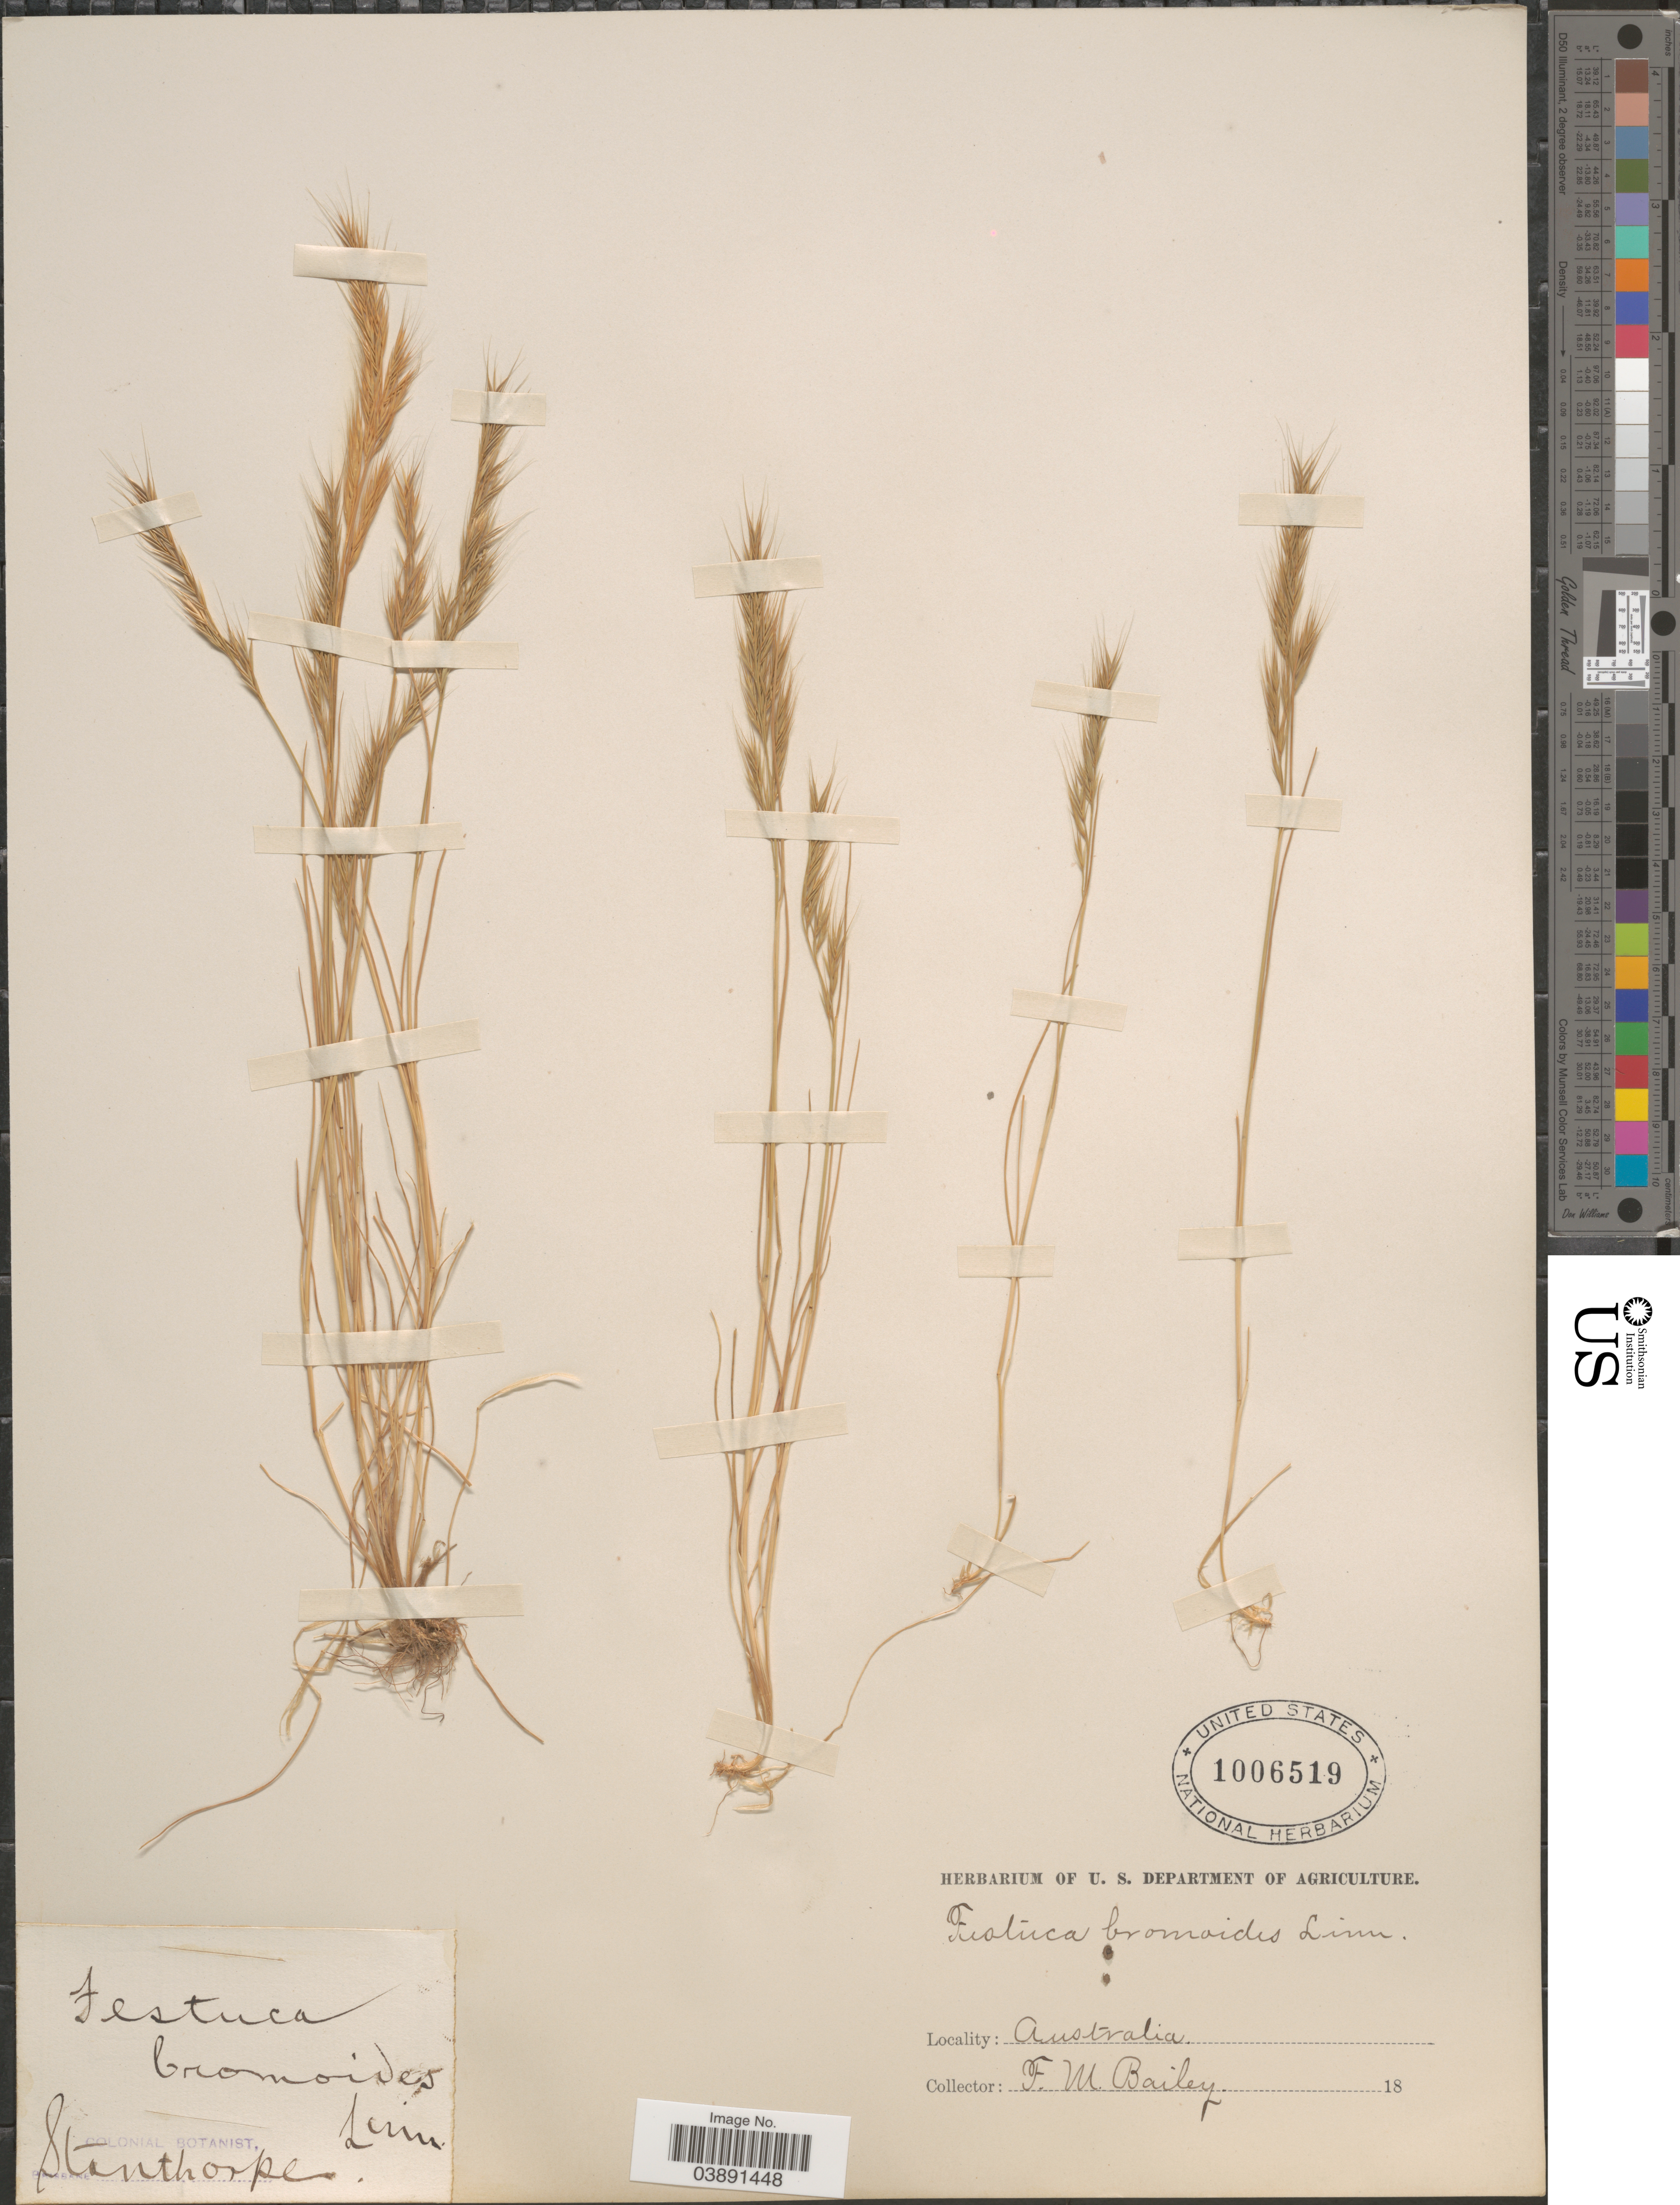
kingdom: Plantae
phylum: Tracheophyta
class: Liliopsida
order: Poales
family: Poaceae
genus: Festuca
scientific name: Festuca bromoides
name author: L.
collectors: F. M. Bailey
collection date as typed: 18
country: Australia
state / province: Queensland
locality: Stanthorpe.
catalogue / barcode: US 1006519